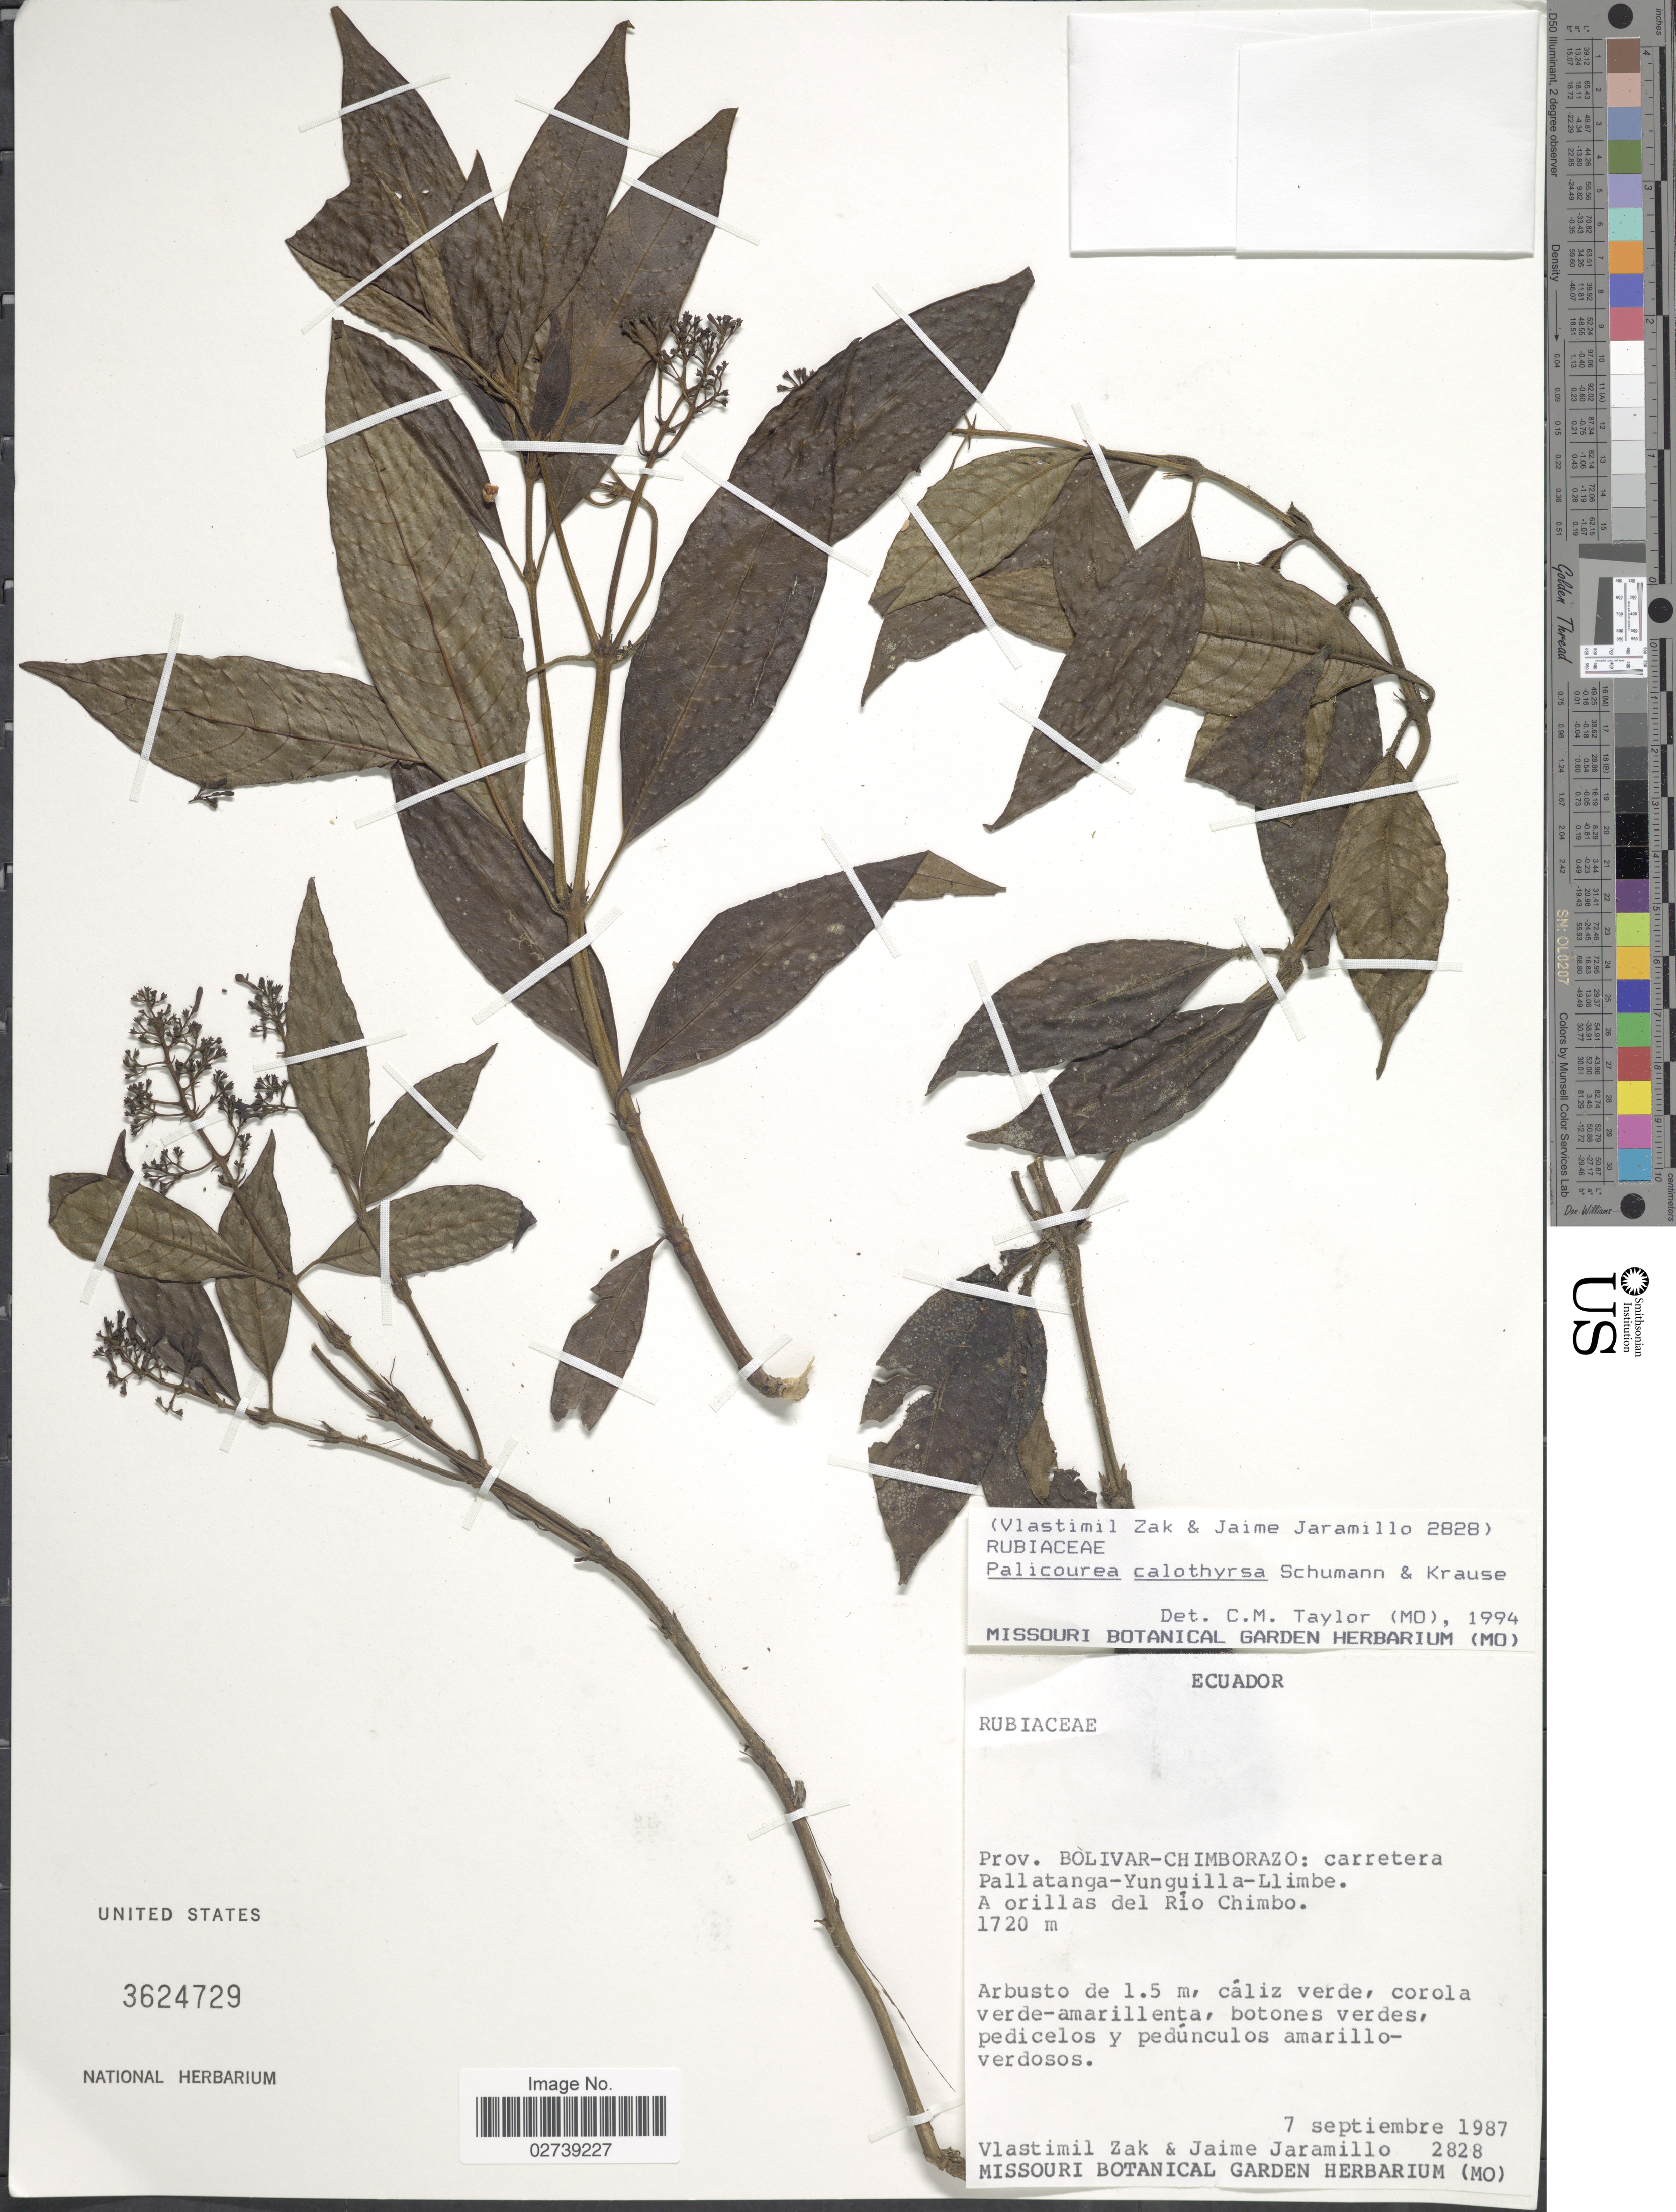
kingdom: Plantae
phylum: Tracheophyta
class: Magnoliopsida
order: Gentianales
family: Rubiaceae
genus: Palicourea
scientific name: Palicourea calothyrsus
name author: K. Schum. & K. Krause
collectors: V. Zak & J. Jaramillo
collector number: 2828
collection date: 1987-09-07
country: Ecuador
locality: Prov. Bolivar-Chimborazo: carretera Pallatanga-Yunguilla-Llimbe. A orillas del Rio Chimbo.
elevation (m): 1720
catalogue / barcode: US 3624729